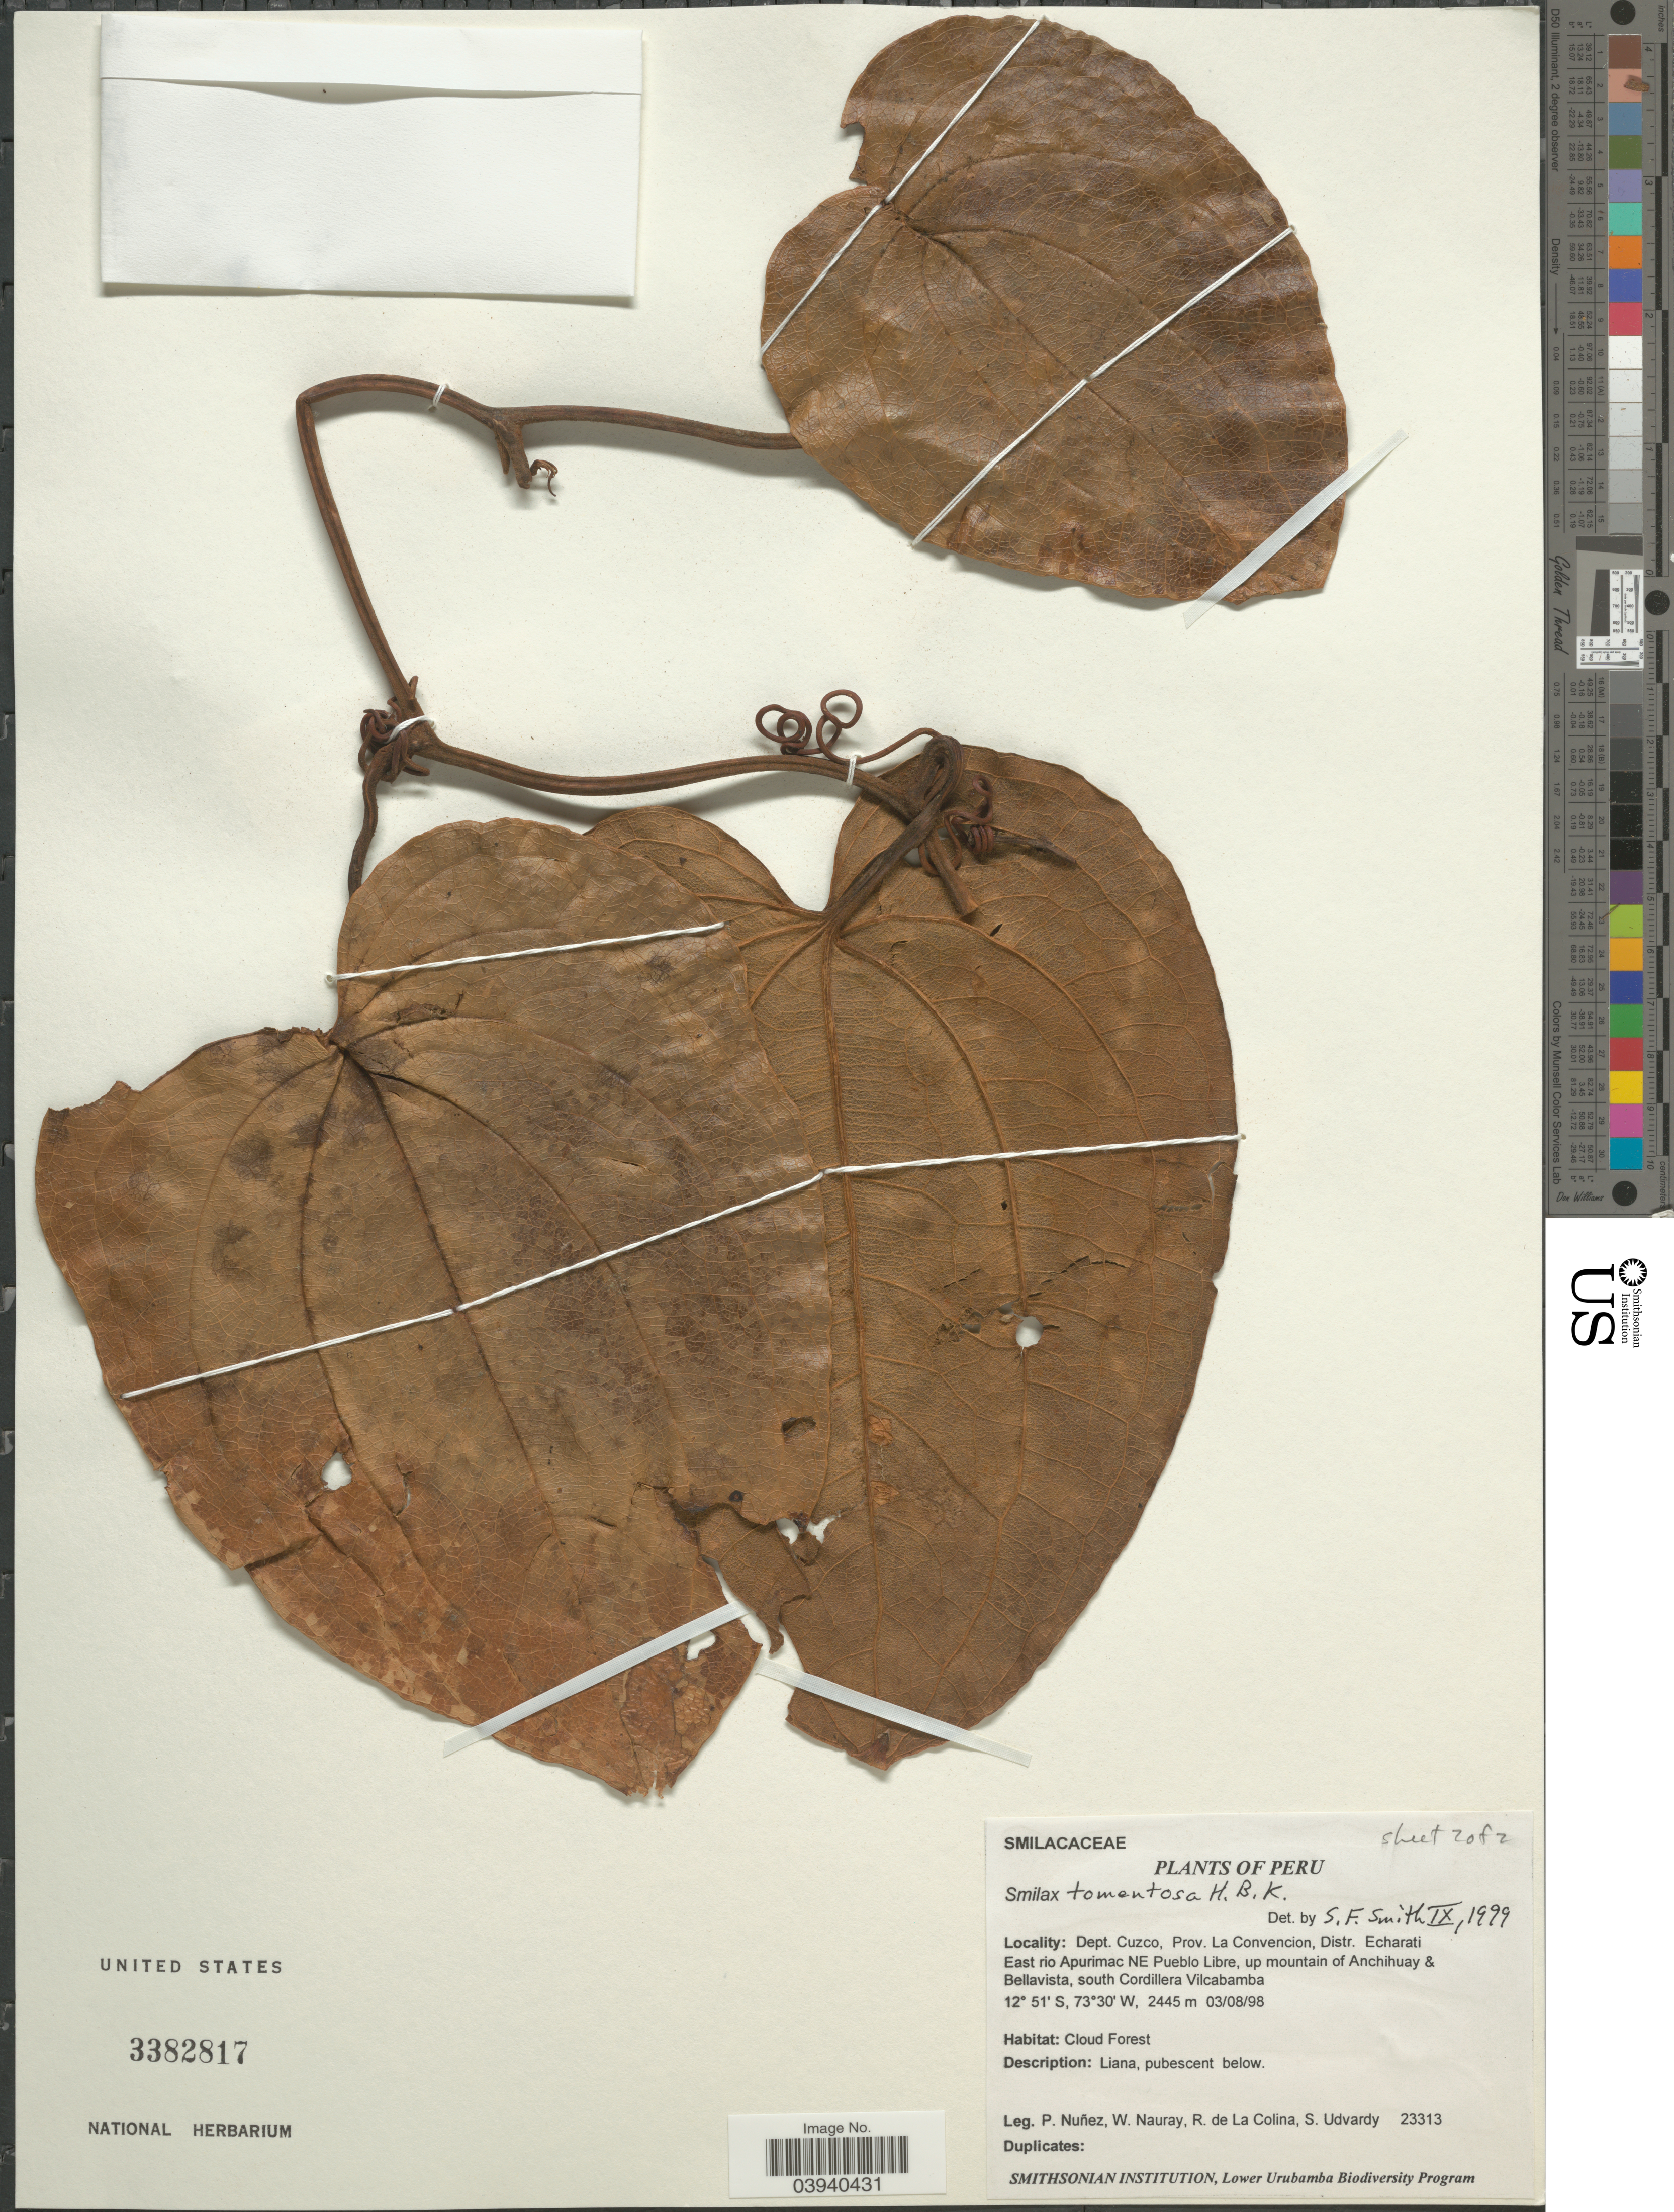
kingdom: Plantae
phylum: Tracheophyta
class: Liliopsida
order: Liliales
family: Smilacaceae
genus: Smilax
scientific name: Smilax tomentosa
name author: Kunth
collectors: P. Nuñez V., W. Nauray, R. de La Colina & S. Udvardy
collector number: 23313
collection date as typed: Transcribed d/m/y: 3/8/98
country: Peru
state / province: Cusco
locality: Dept. Cuzco, Prov. La Convencion, Distr. Echarati. East rio Apurimac NE Pueblo Libre, up mountain of Anchihuay & Bellavista, south Cordillera Vilcabamba.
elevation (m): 2445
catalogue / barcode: US 3382817